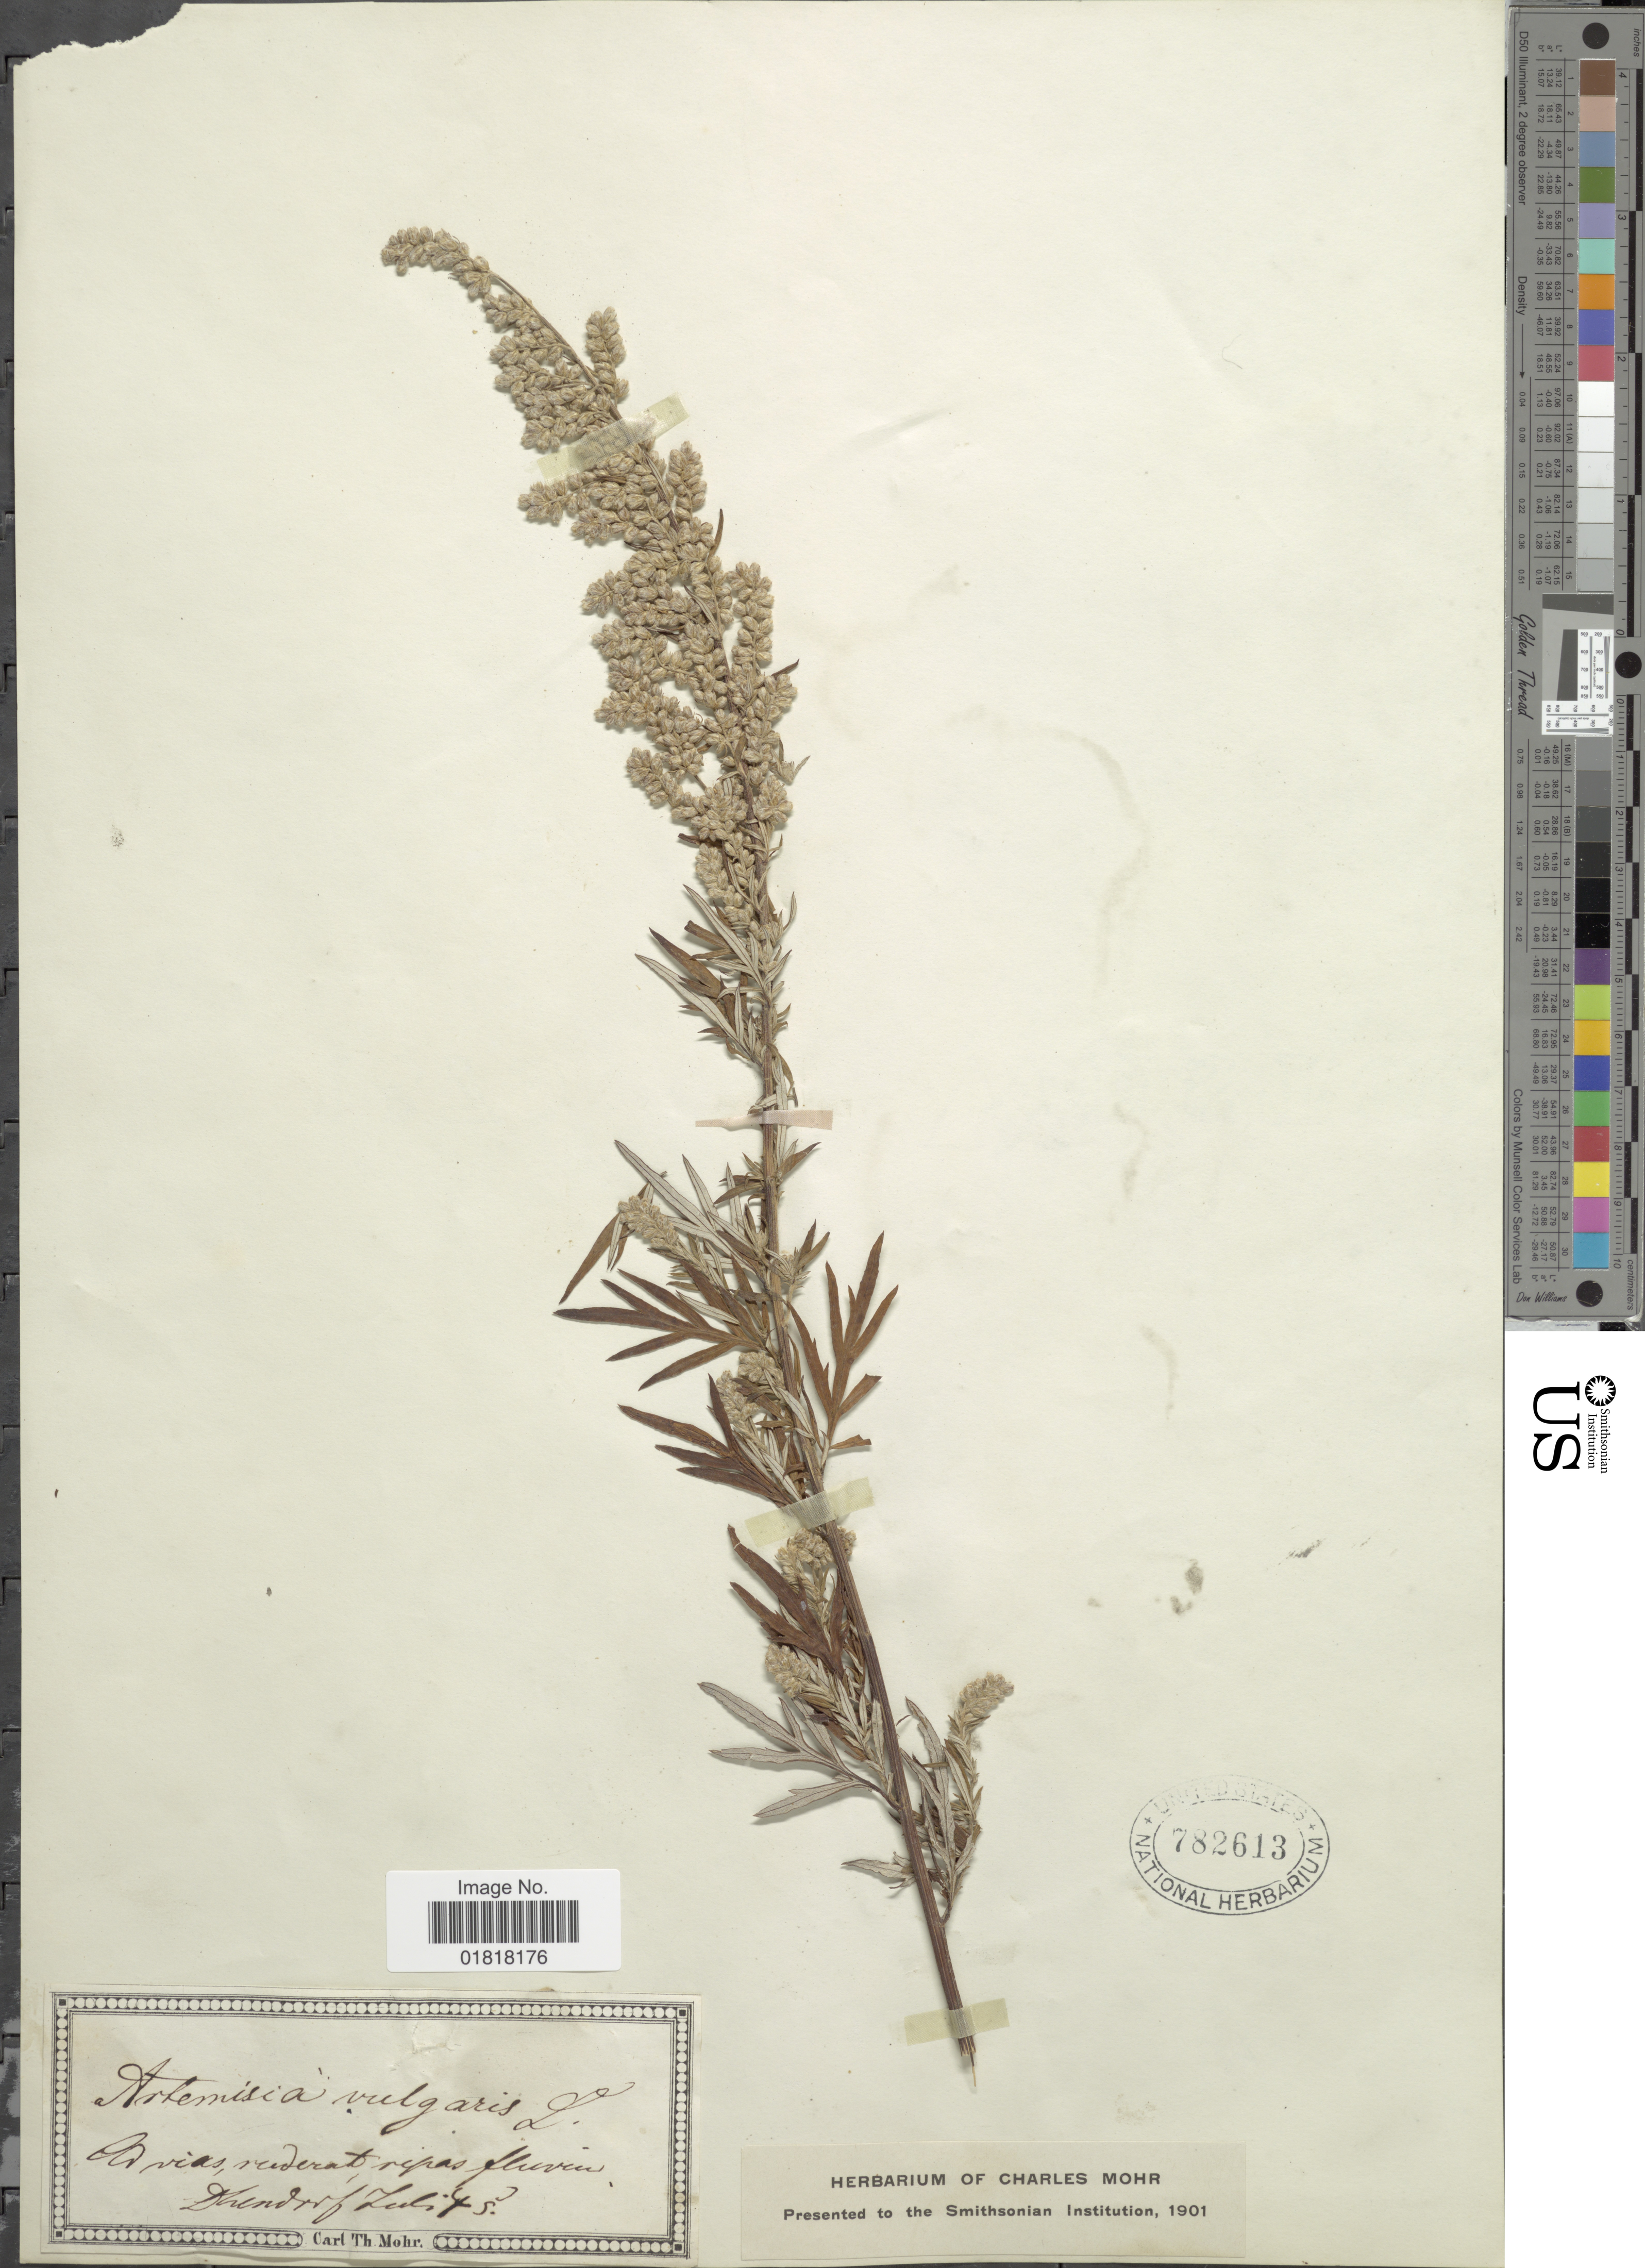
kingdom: Plantae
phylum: Tracheophyta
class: Magnoliopsida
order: Asterales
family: Asteraceae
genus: Artemisia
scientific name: Artemisia vulgaris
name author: L.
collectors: Dhenderr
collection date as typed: Transcribed d/m/y: /7/45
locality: Avias, rederat, ripas fluvien [interpreted]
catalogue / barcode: US 782613